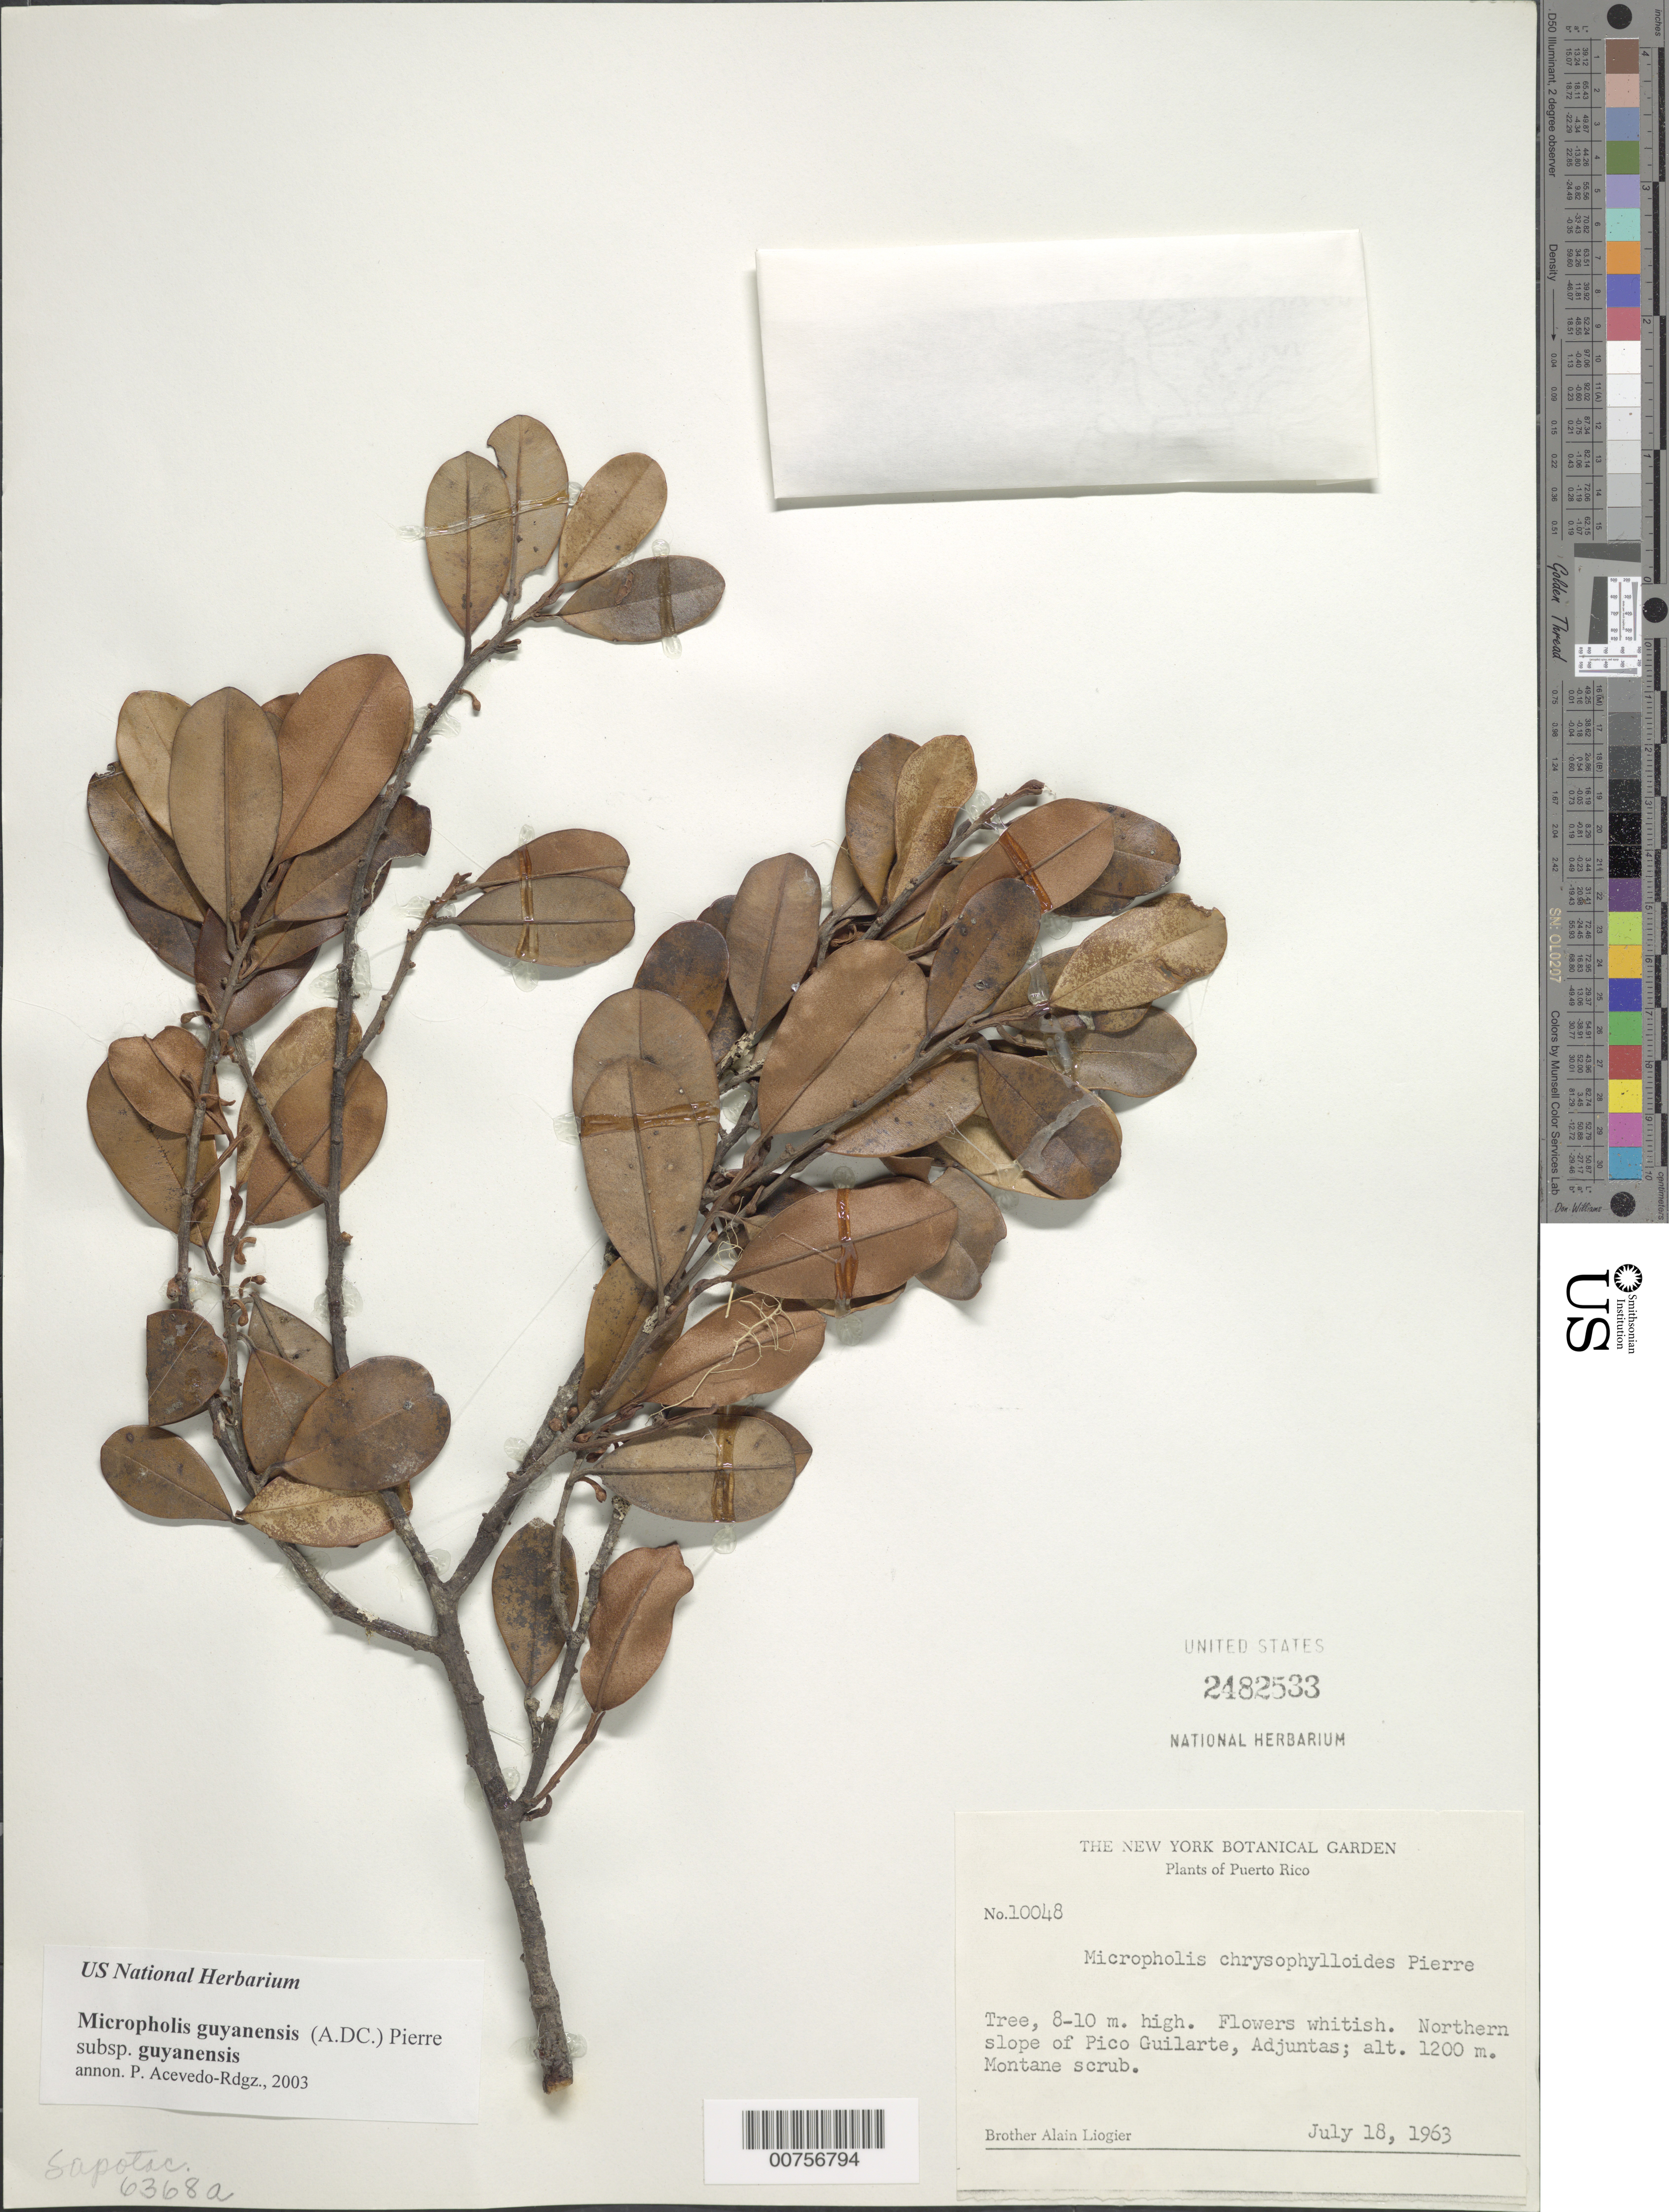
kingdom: Plantae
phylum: Tracheophyta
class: Magnoliopsida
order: Ericales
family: Sapotaceae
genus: Micropholis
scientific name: Micropholis guyanensis subsp. guyanensis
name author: (A. DC.) Pierre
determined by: Acevedo-Rodríguez, P., (BOT), Smithsonian Institution - National Museum of Natural History (UNITED STATES)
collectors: A. H. Liogier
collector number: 10048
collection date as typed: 18 Jul 1963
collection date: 1963-07-18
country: Puerto Rico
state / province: Adjuntas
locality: Northern slope of Pico Guilarte, Adjuntas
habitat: Montane scrub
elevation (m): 1200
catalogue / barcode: US 2482533